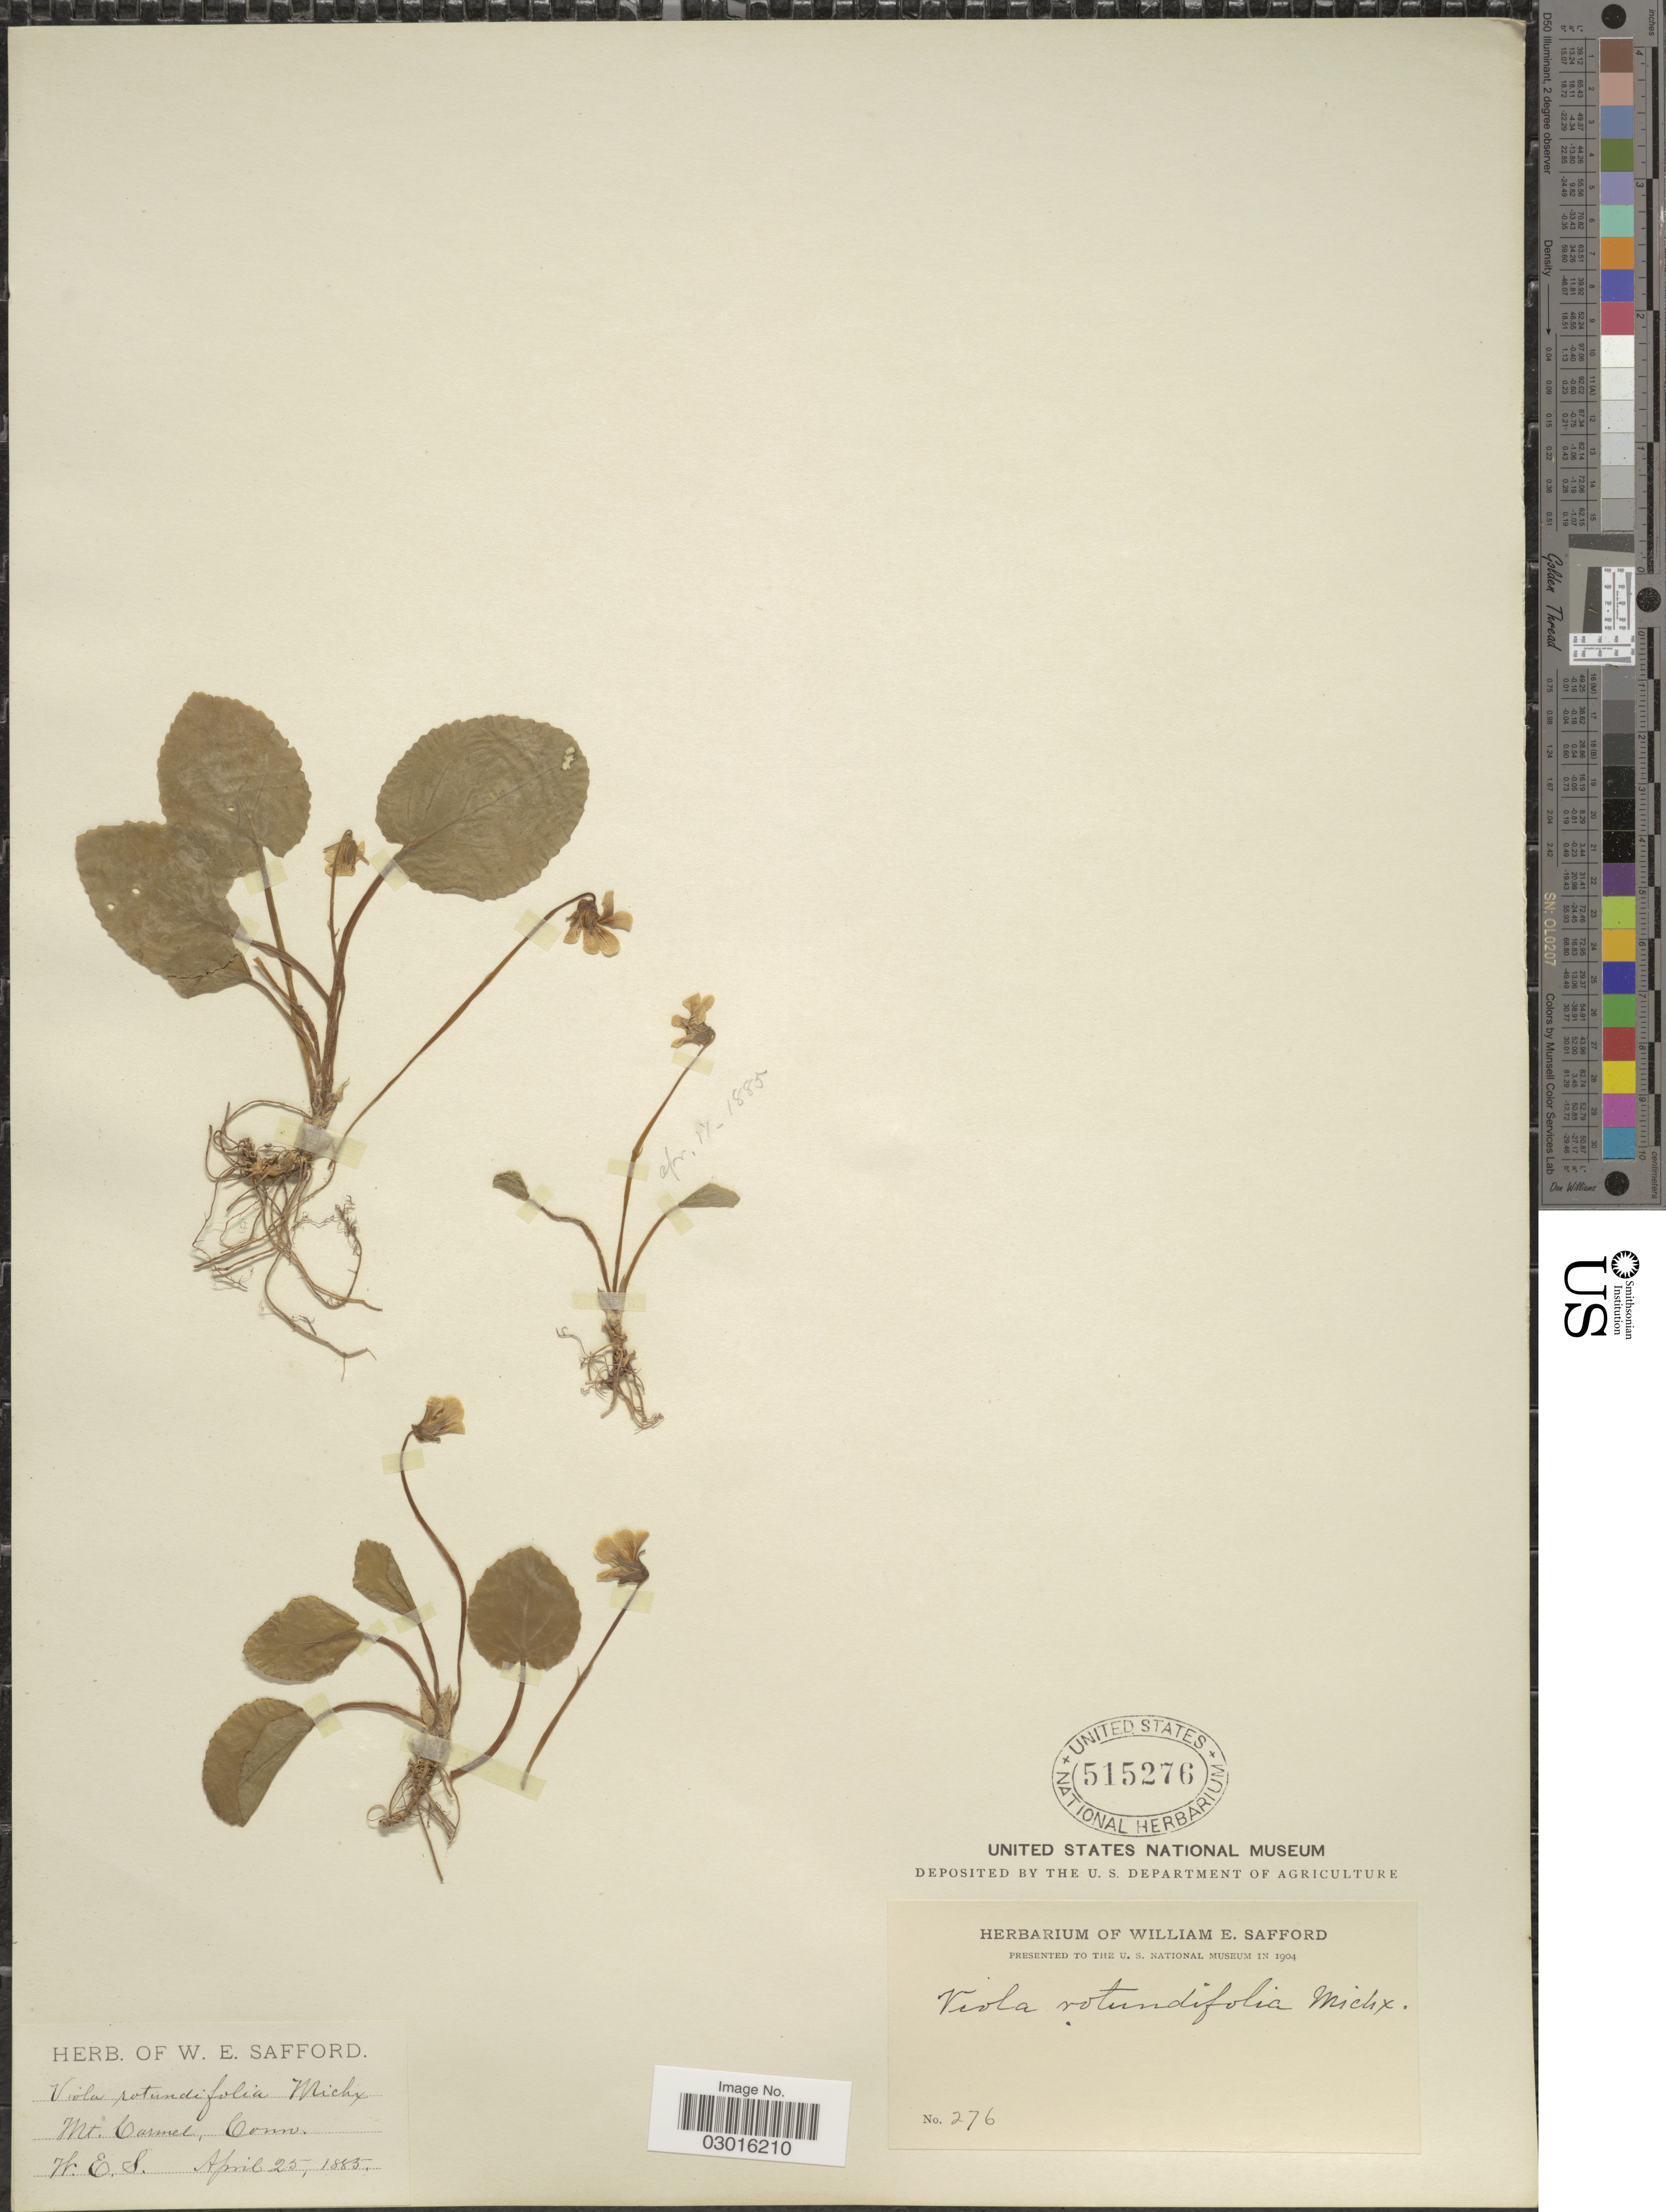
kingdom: Plantae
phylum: Tracheophyta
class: Magnoliopsida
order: Malpighiales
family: Violaceae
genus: Viola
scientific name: Viola rotundifolia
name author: Michx.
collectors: W. E. Safford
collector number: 276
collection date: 1885-04-25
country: United States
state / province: Connecticut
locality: Mt. Carmel.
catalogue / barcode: US 515276